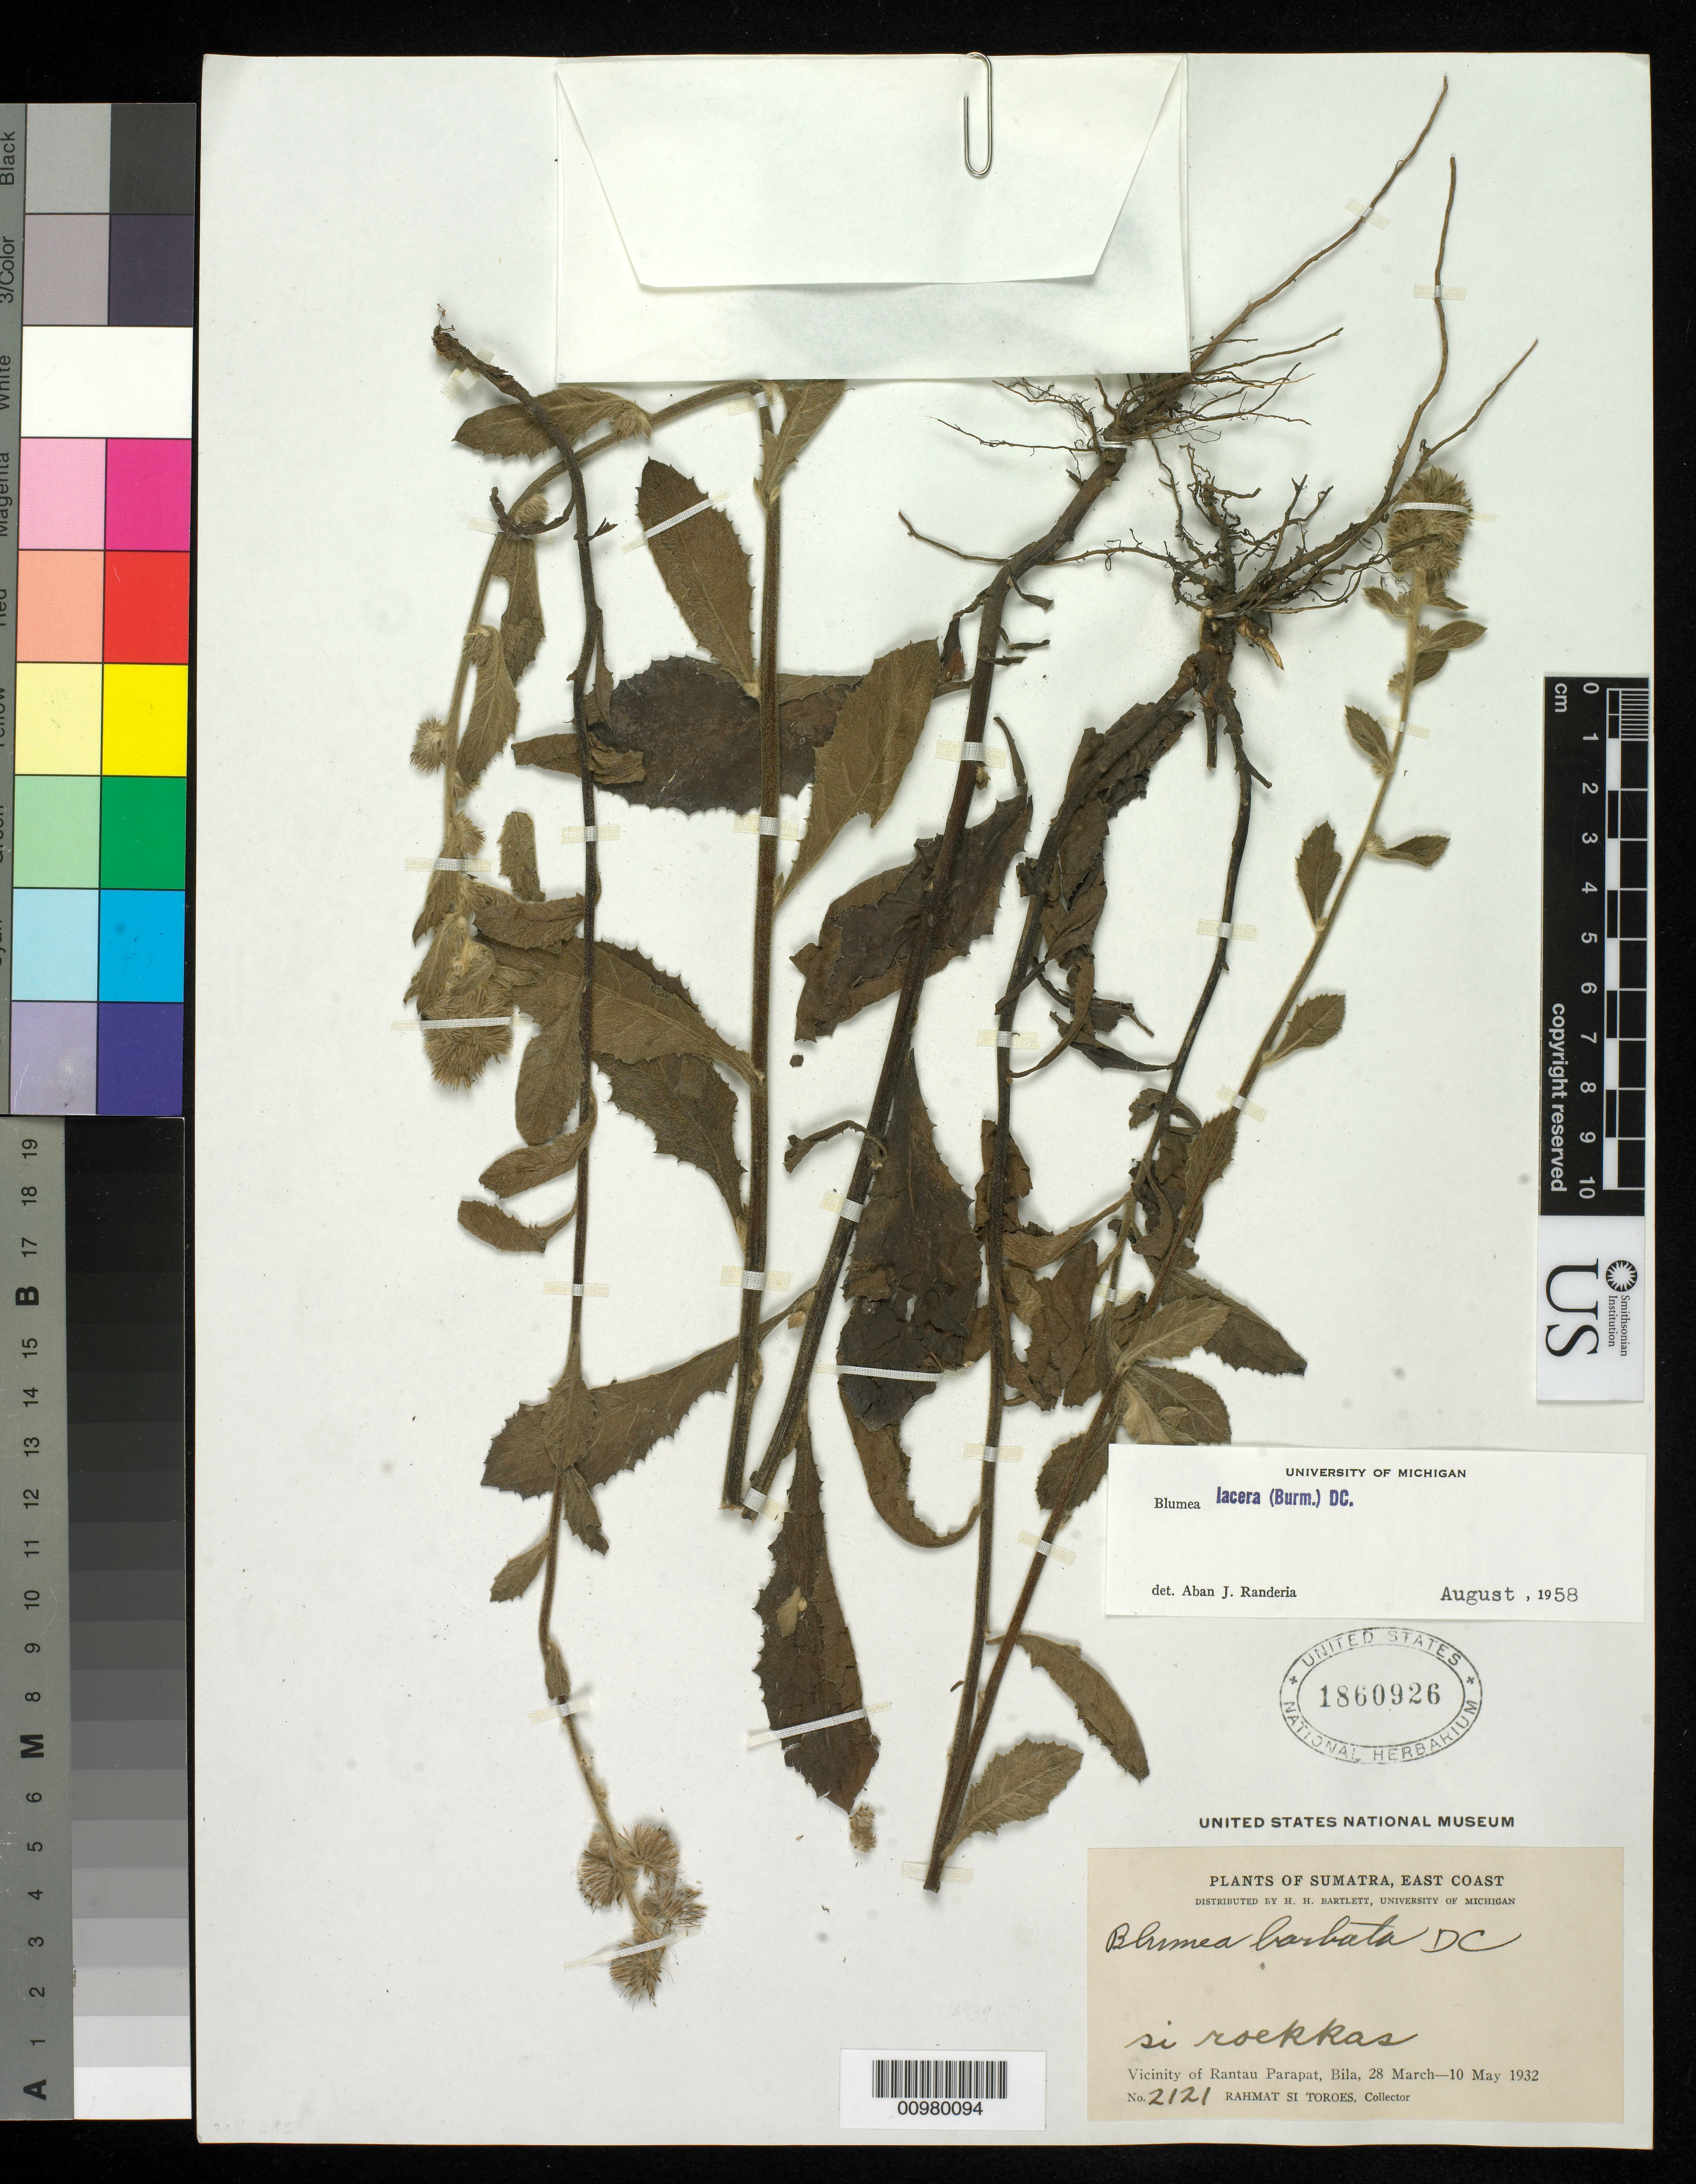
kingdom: Plantae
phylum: Tracheophyta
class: Magnoliopsida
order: Asterales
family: Asteraceae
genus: Blumea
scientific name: Blumea lacera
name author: (Roxb.) DC.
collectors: Rahmat Si Boeea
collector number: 2121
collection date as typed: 28 Mar 1932 to 10 May 1932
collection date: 1932-03-28/1932-05-10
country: Indonesia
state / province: Sumatra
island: Sumatra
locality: Vicinity of Rantau Parapat, Bila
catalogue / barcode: US 1860926